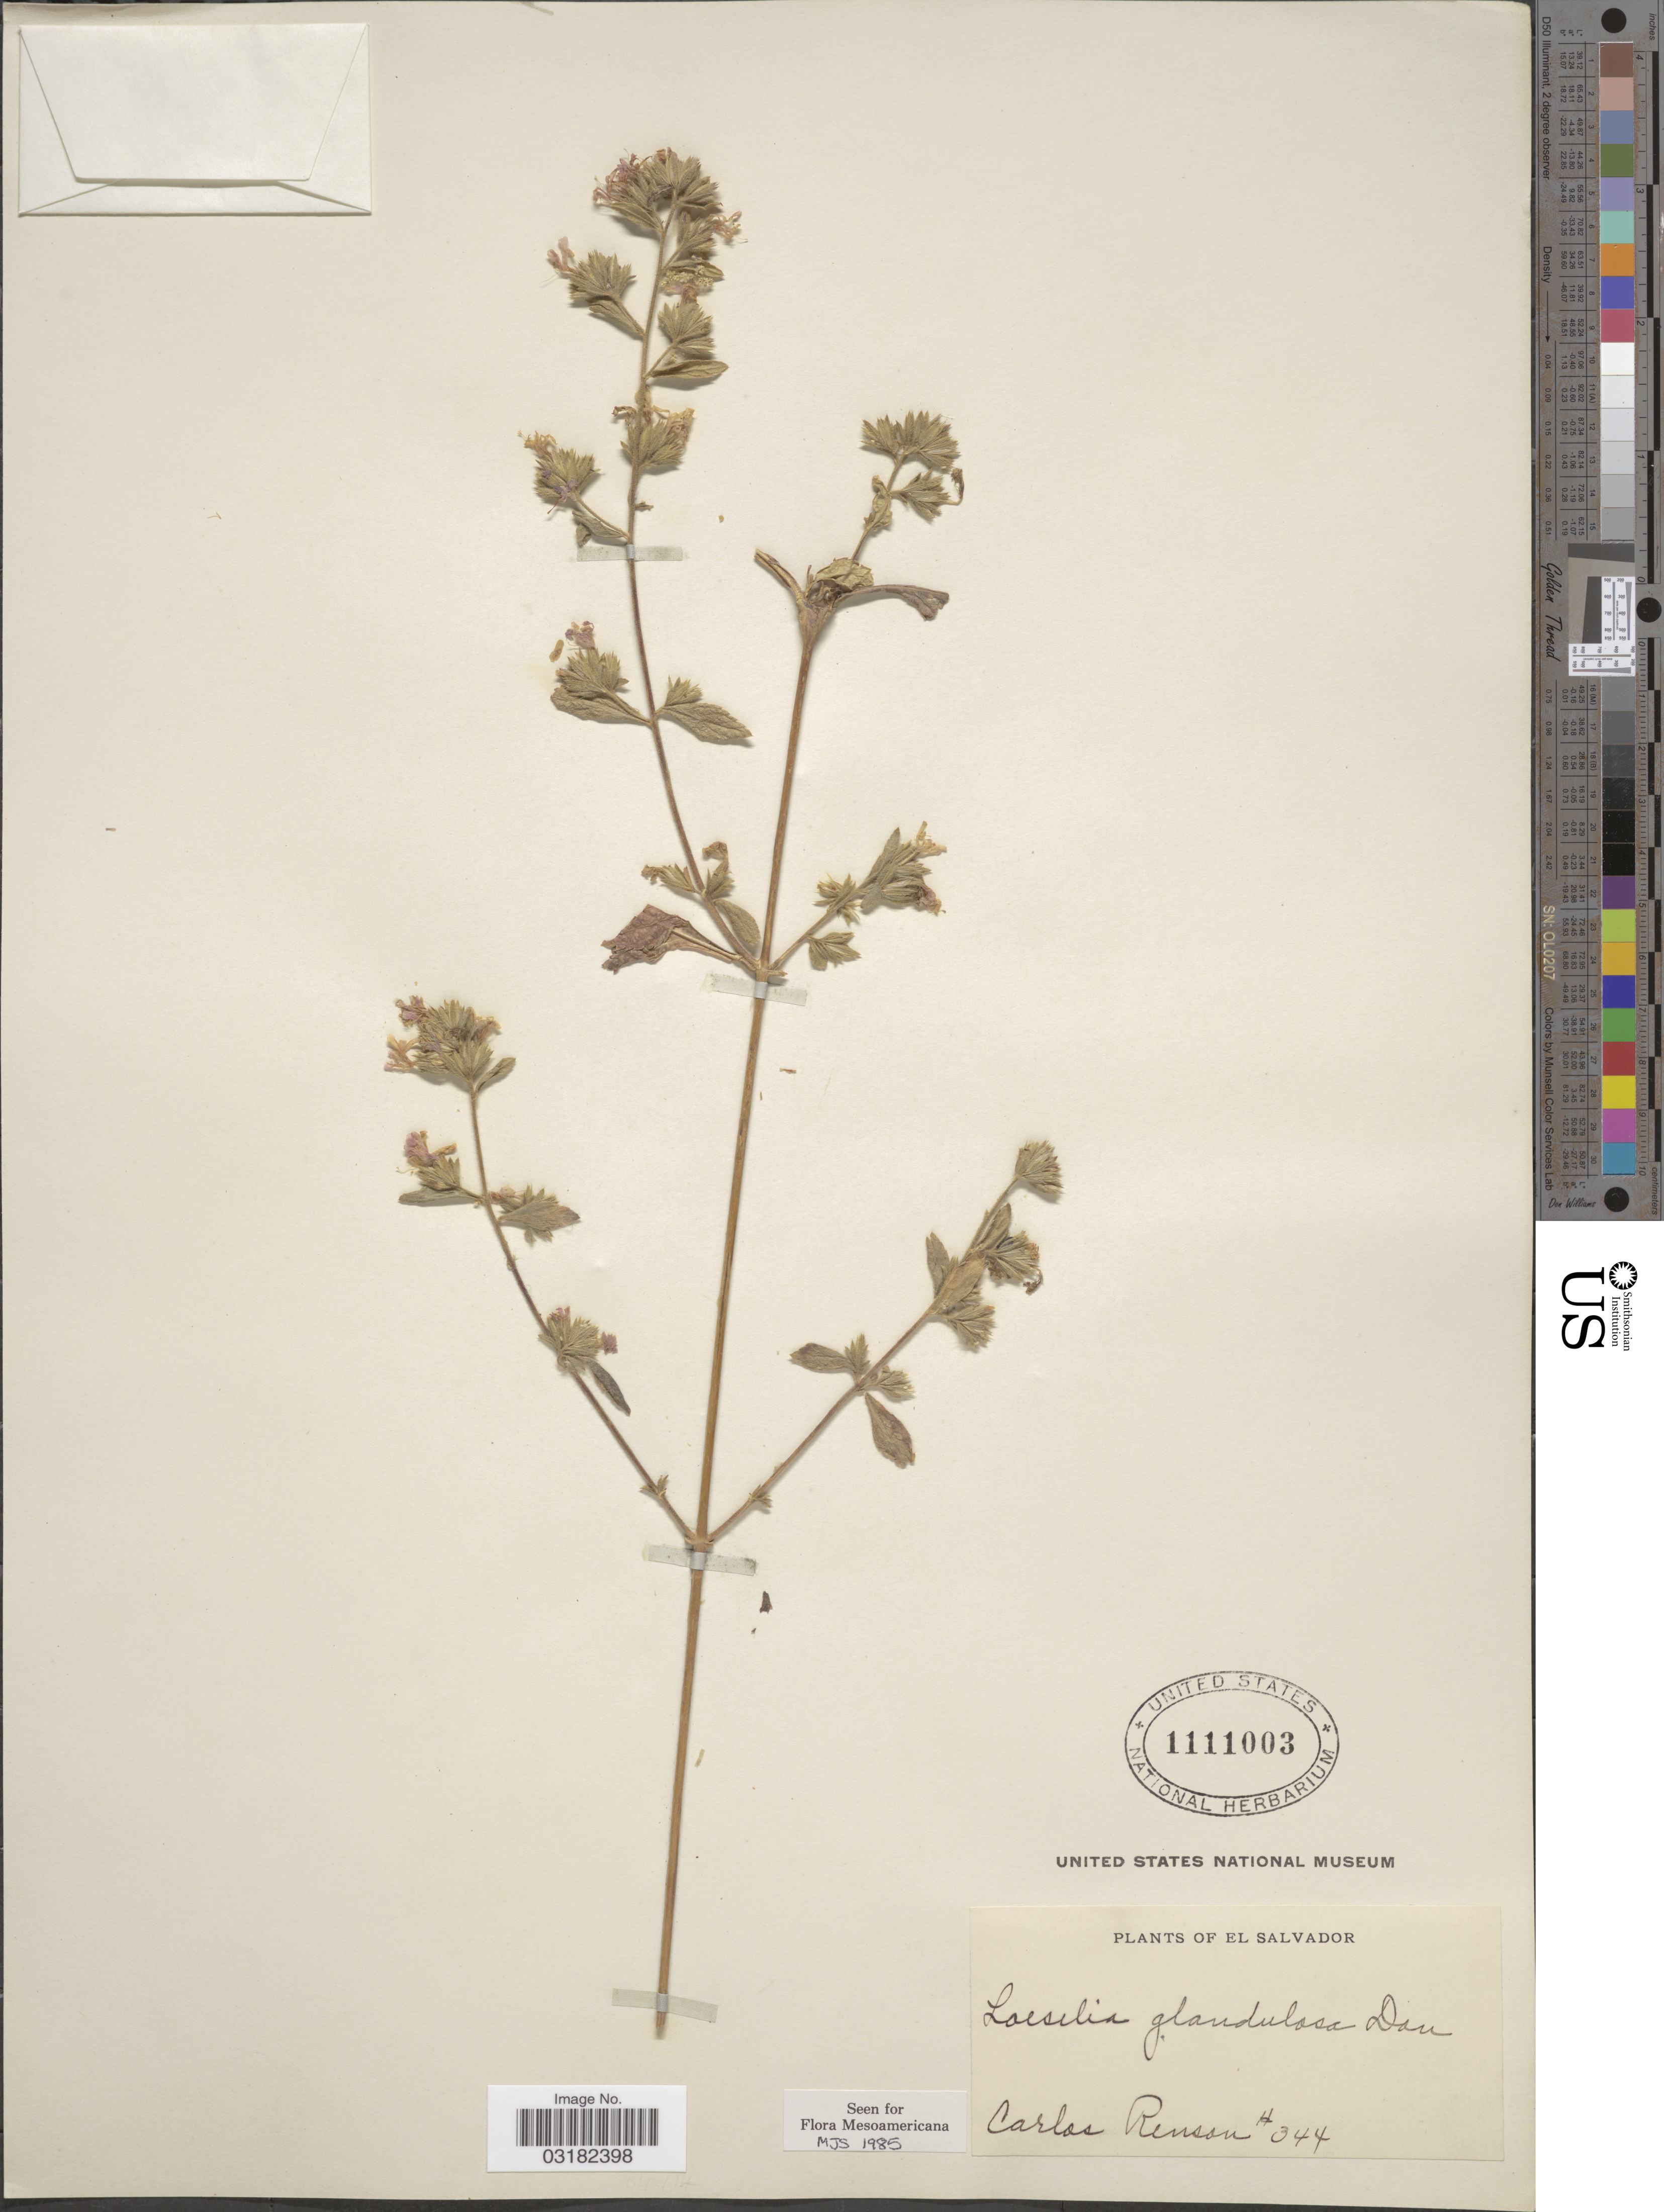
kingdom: Plantae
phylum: Tracheophyta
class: Magnoliopsida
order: Ericales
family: Polemoniaceae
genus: Loeselia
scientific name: Loeselia glandulosa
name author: (Cav.) G. Don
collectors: C. Renson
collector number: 344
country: El Salvador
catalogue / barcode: US 1111003